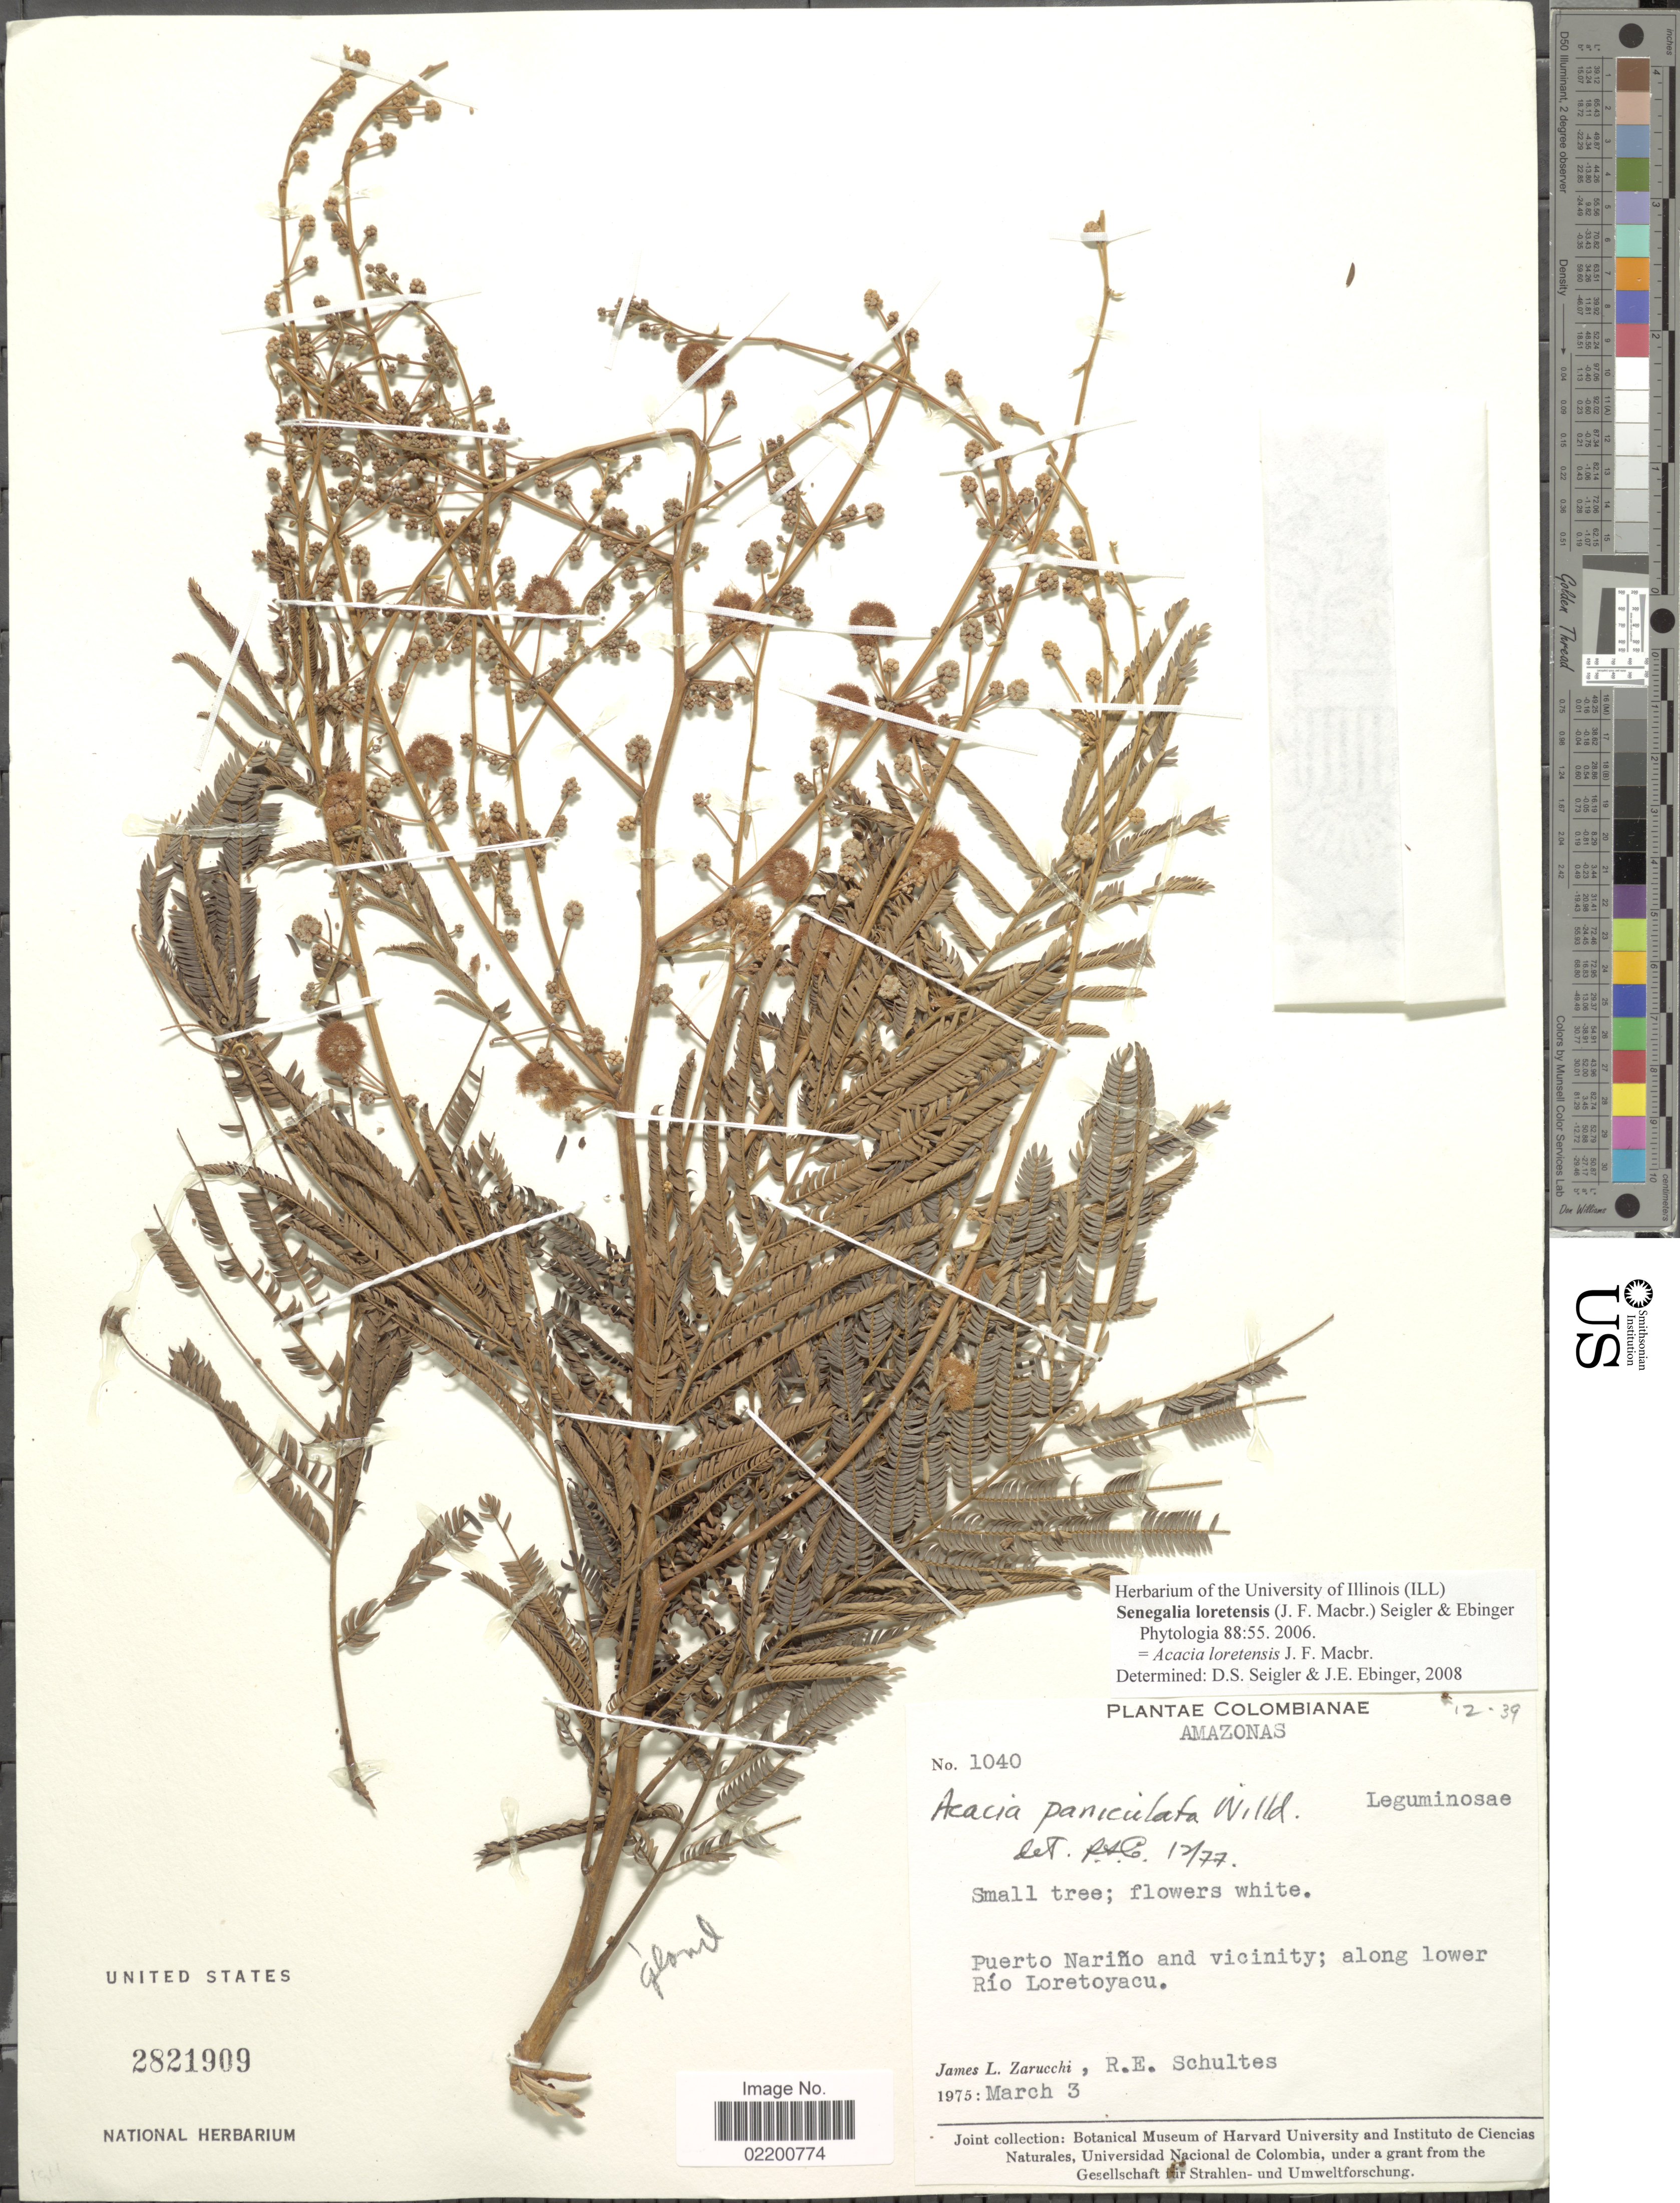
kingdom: Plantae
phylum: Tracheophyta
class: Magnoliopsida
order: Fabales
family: Fabaceae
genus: Senegalia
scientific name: Senegalia loretensis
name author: (J.F. Macbr.) Seigler & Ebinger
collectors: J. L. Zarucchi & R. E. Schultes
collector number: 1040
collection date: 1975-03-03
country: Colombia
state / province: Amazônas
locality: Puerto Nariño and vicinity: along lower Rio Loretoyacu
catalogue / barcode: US 2821909